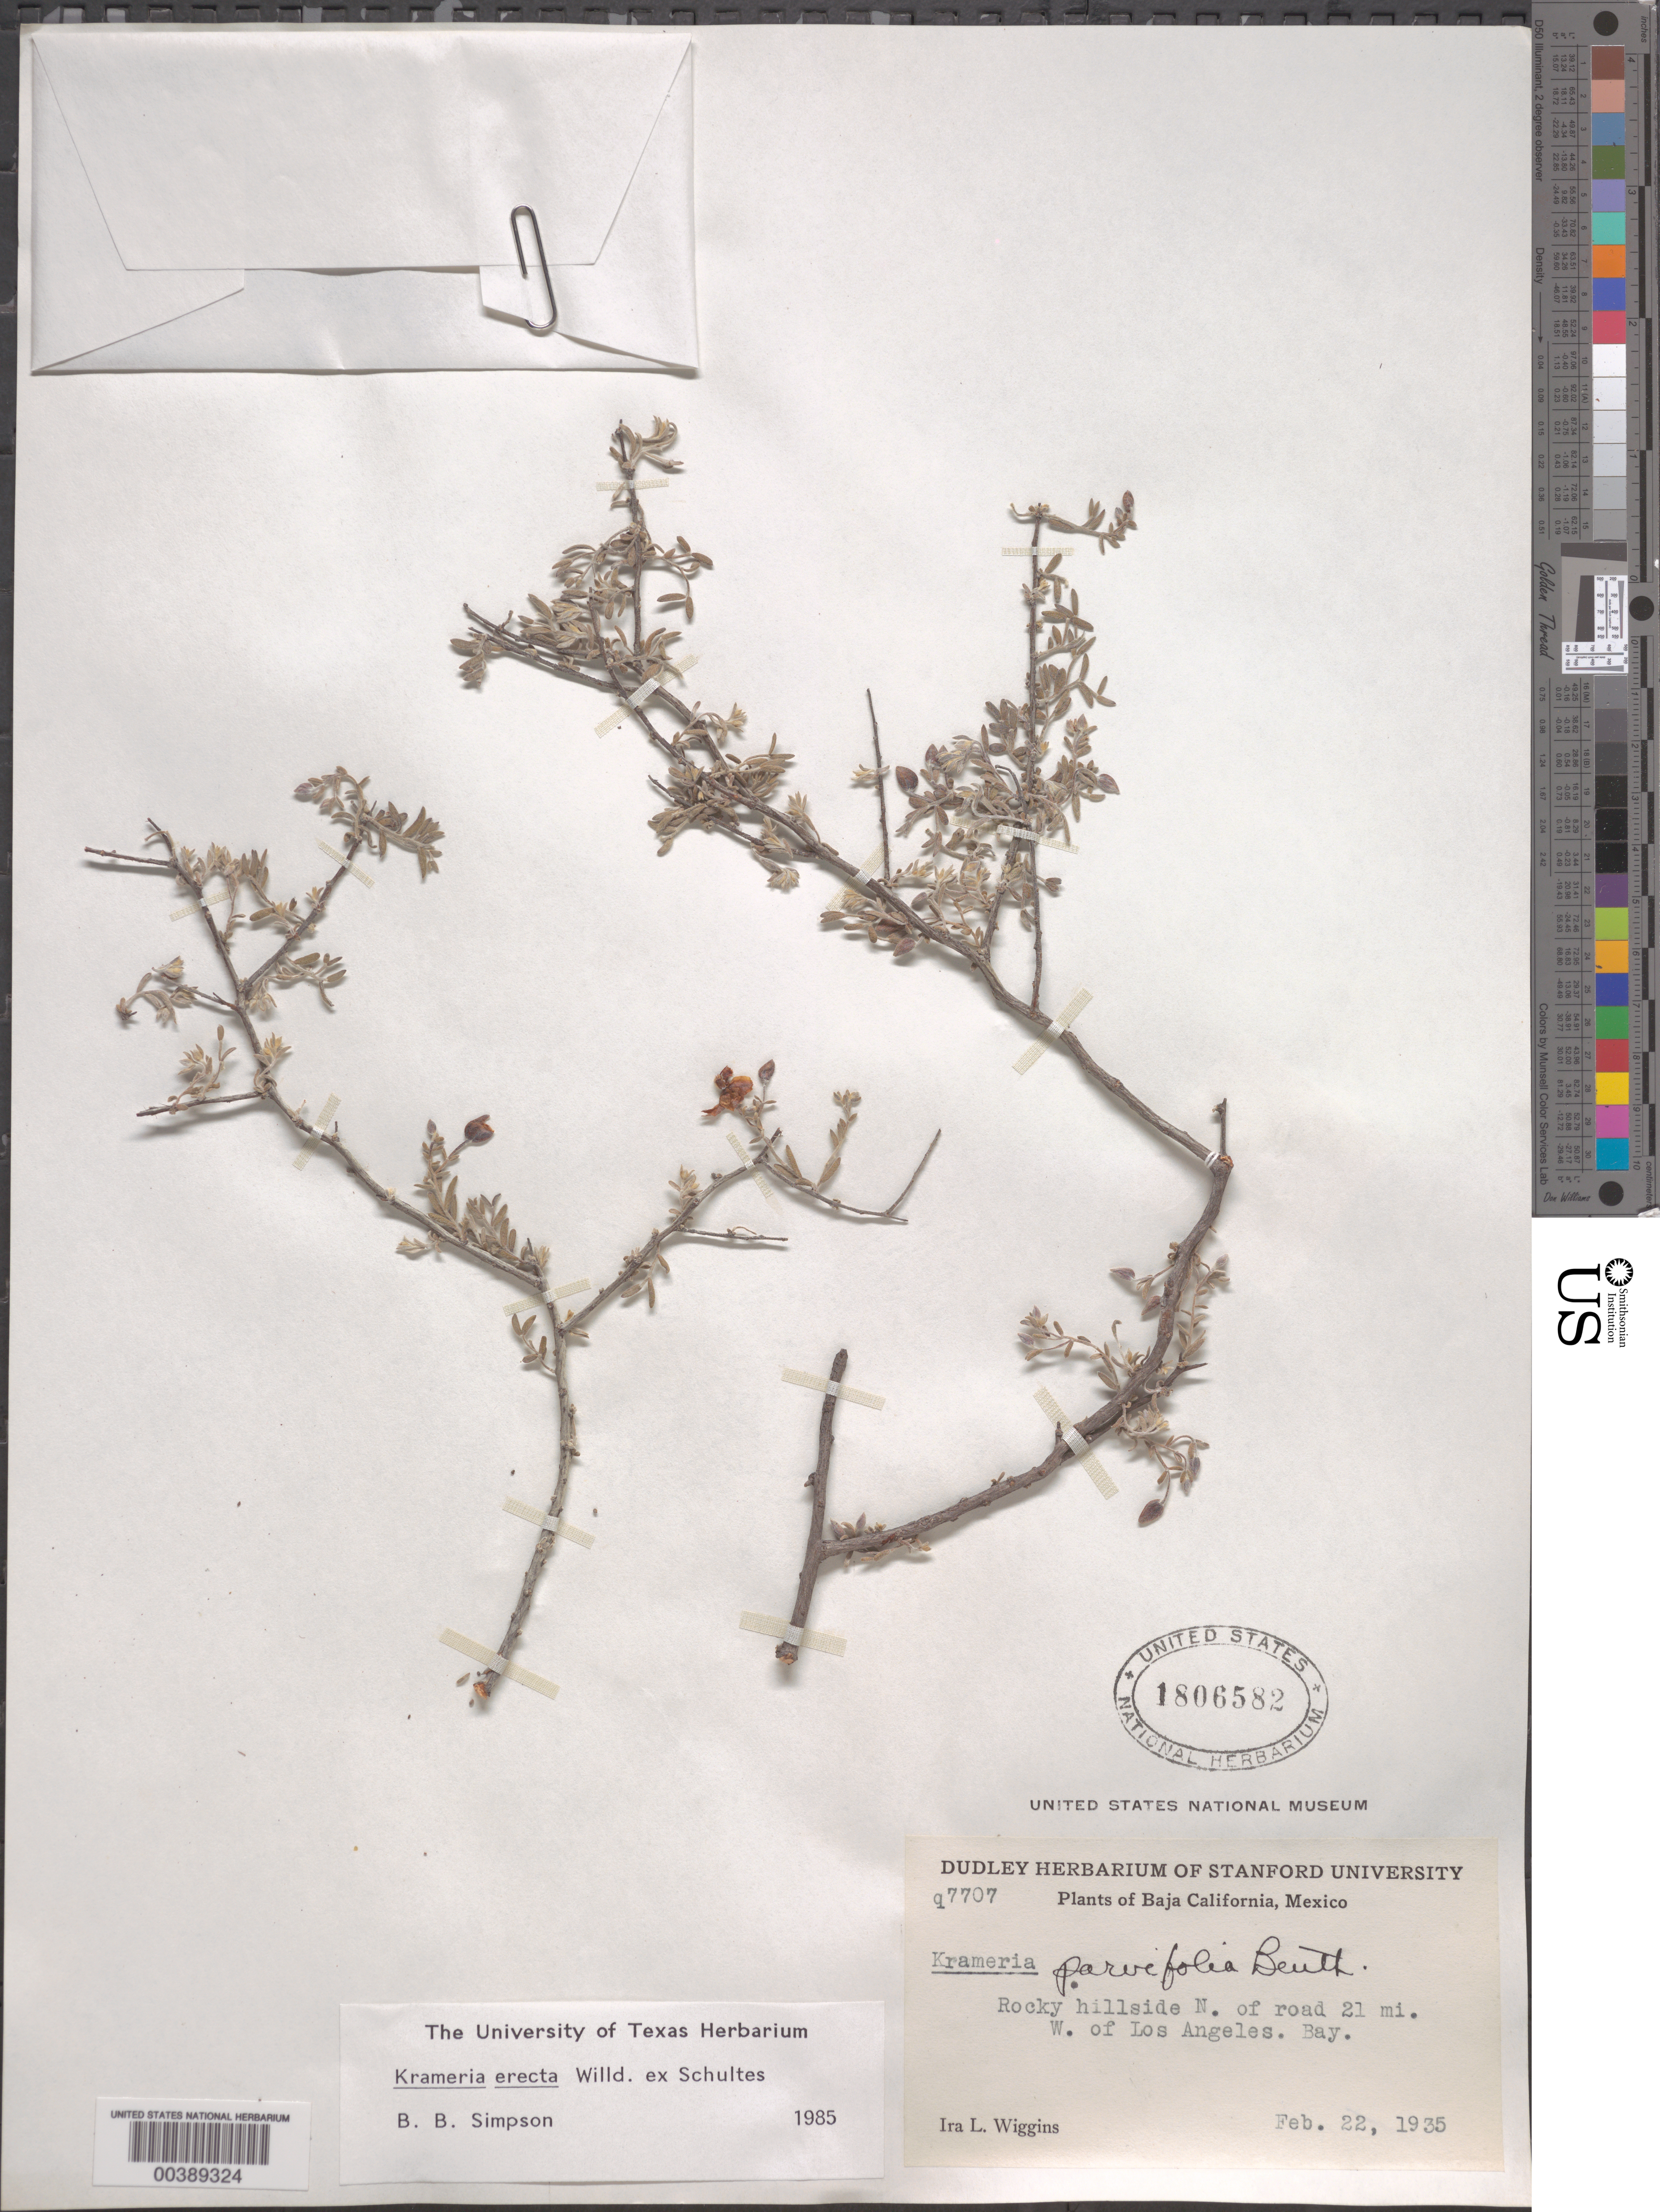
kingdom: Plantae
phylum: Tracheophyta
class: Magnoliopsida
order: Zygophyllales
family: Krameriaceae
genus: Krameria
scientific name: Krameria erecta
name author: Willd. ex Schult.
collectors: I. L. Wiggins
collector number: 7707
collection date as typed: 22 Feb 1935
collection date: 1935-02-22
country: Mexico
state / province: Baja California Norte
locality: Hillside N of road, 21 mi W of Los Angles Bay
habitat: Rocky hillside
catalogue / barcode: US 1806582